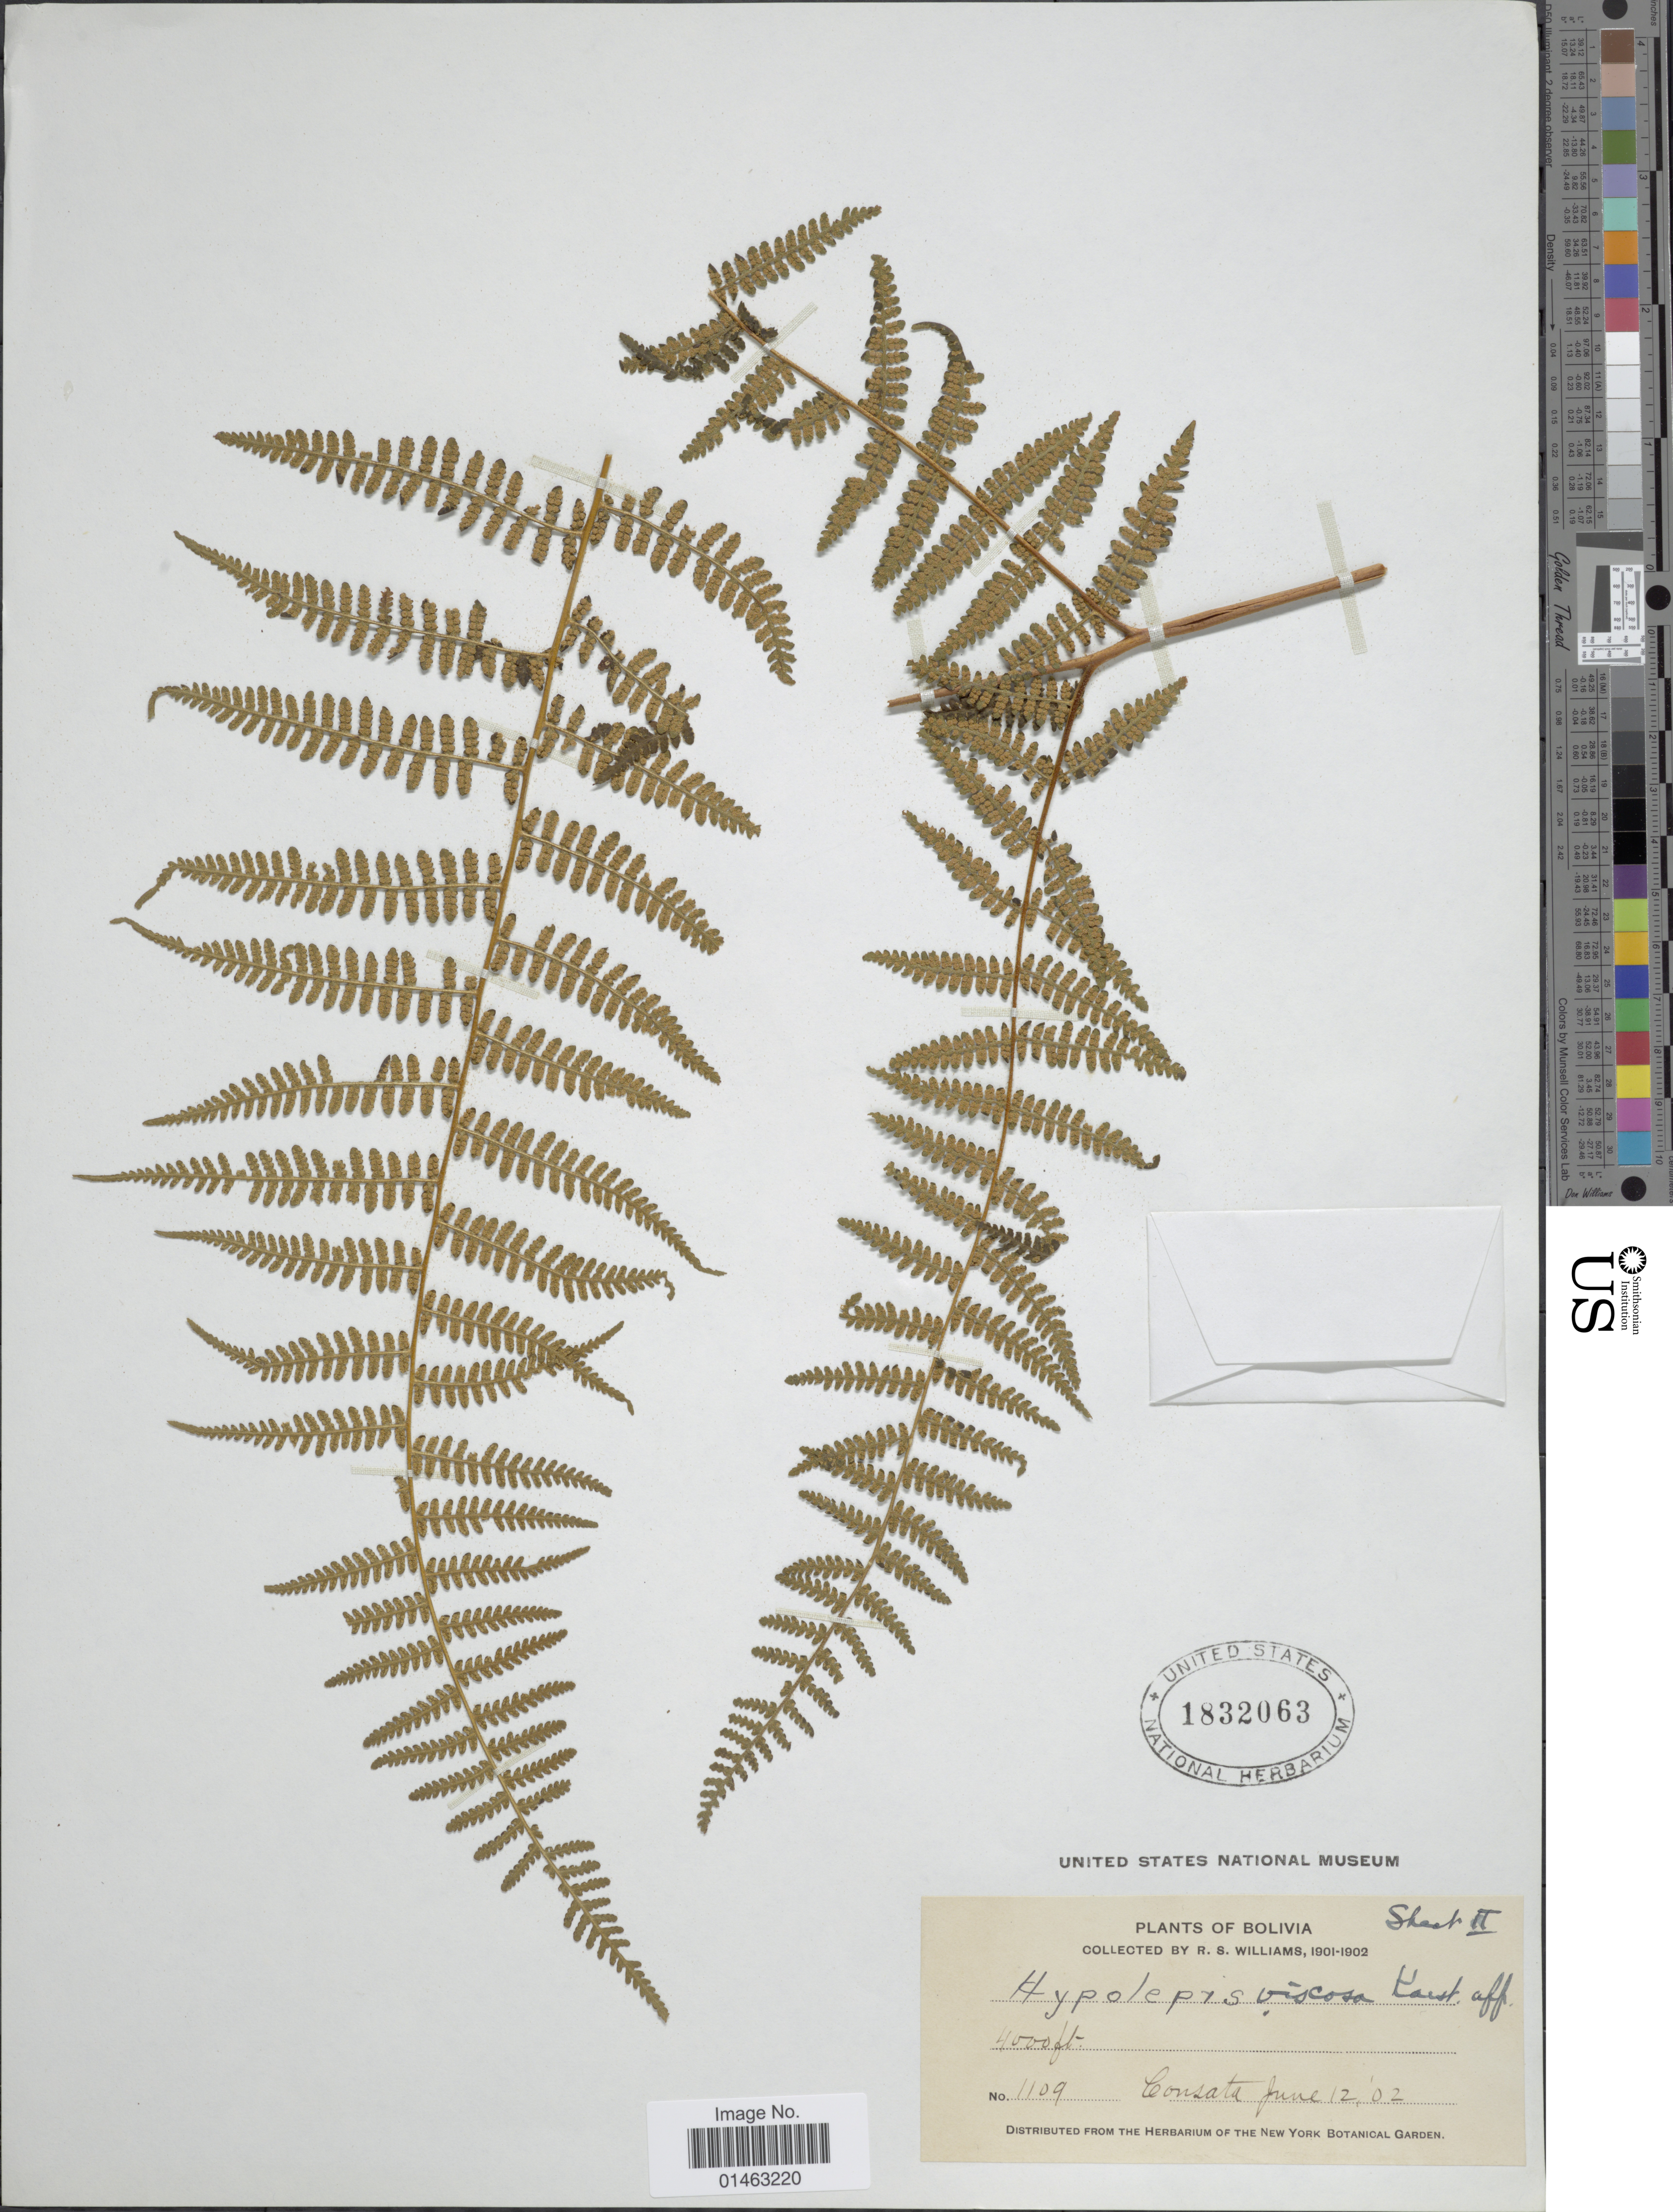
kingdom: Plantae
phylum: Tracheophyta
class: Polypodiopsida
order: Polypodiales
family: Dennstaedtiaceae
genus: Hypolepis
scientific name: Hypolepis viscosa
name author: H. Karst.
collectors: R. S. Williams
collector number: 1109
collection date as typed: June 12, '02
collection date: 1902-06-12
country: Bolivia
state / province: La Paz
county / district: Franz Tamayo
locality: Consata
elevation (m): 1219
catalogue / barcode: US 1832063